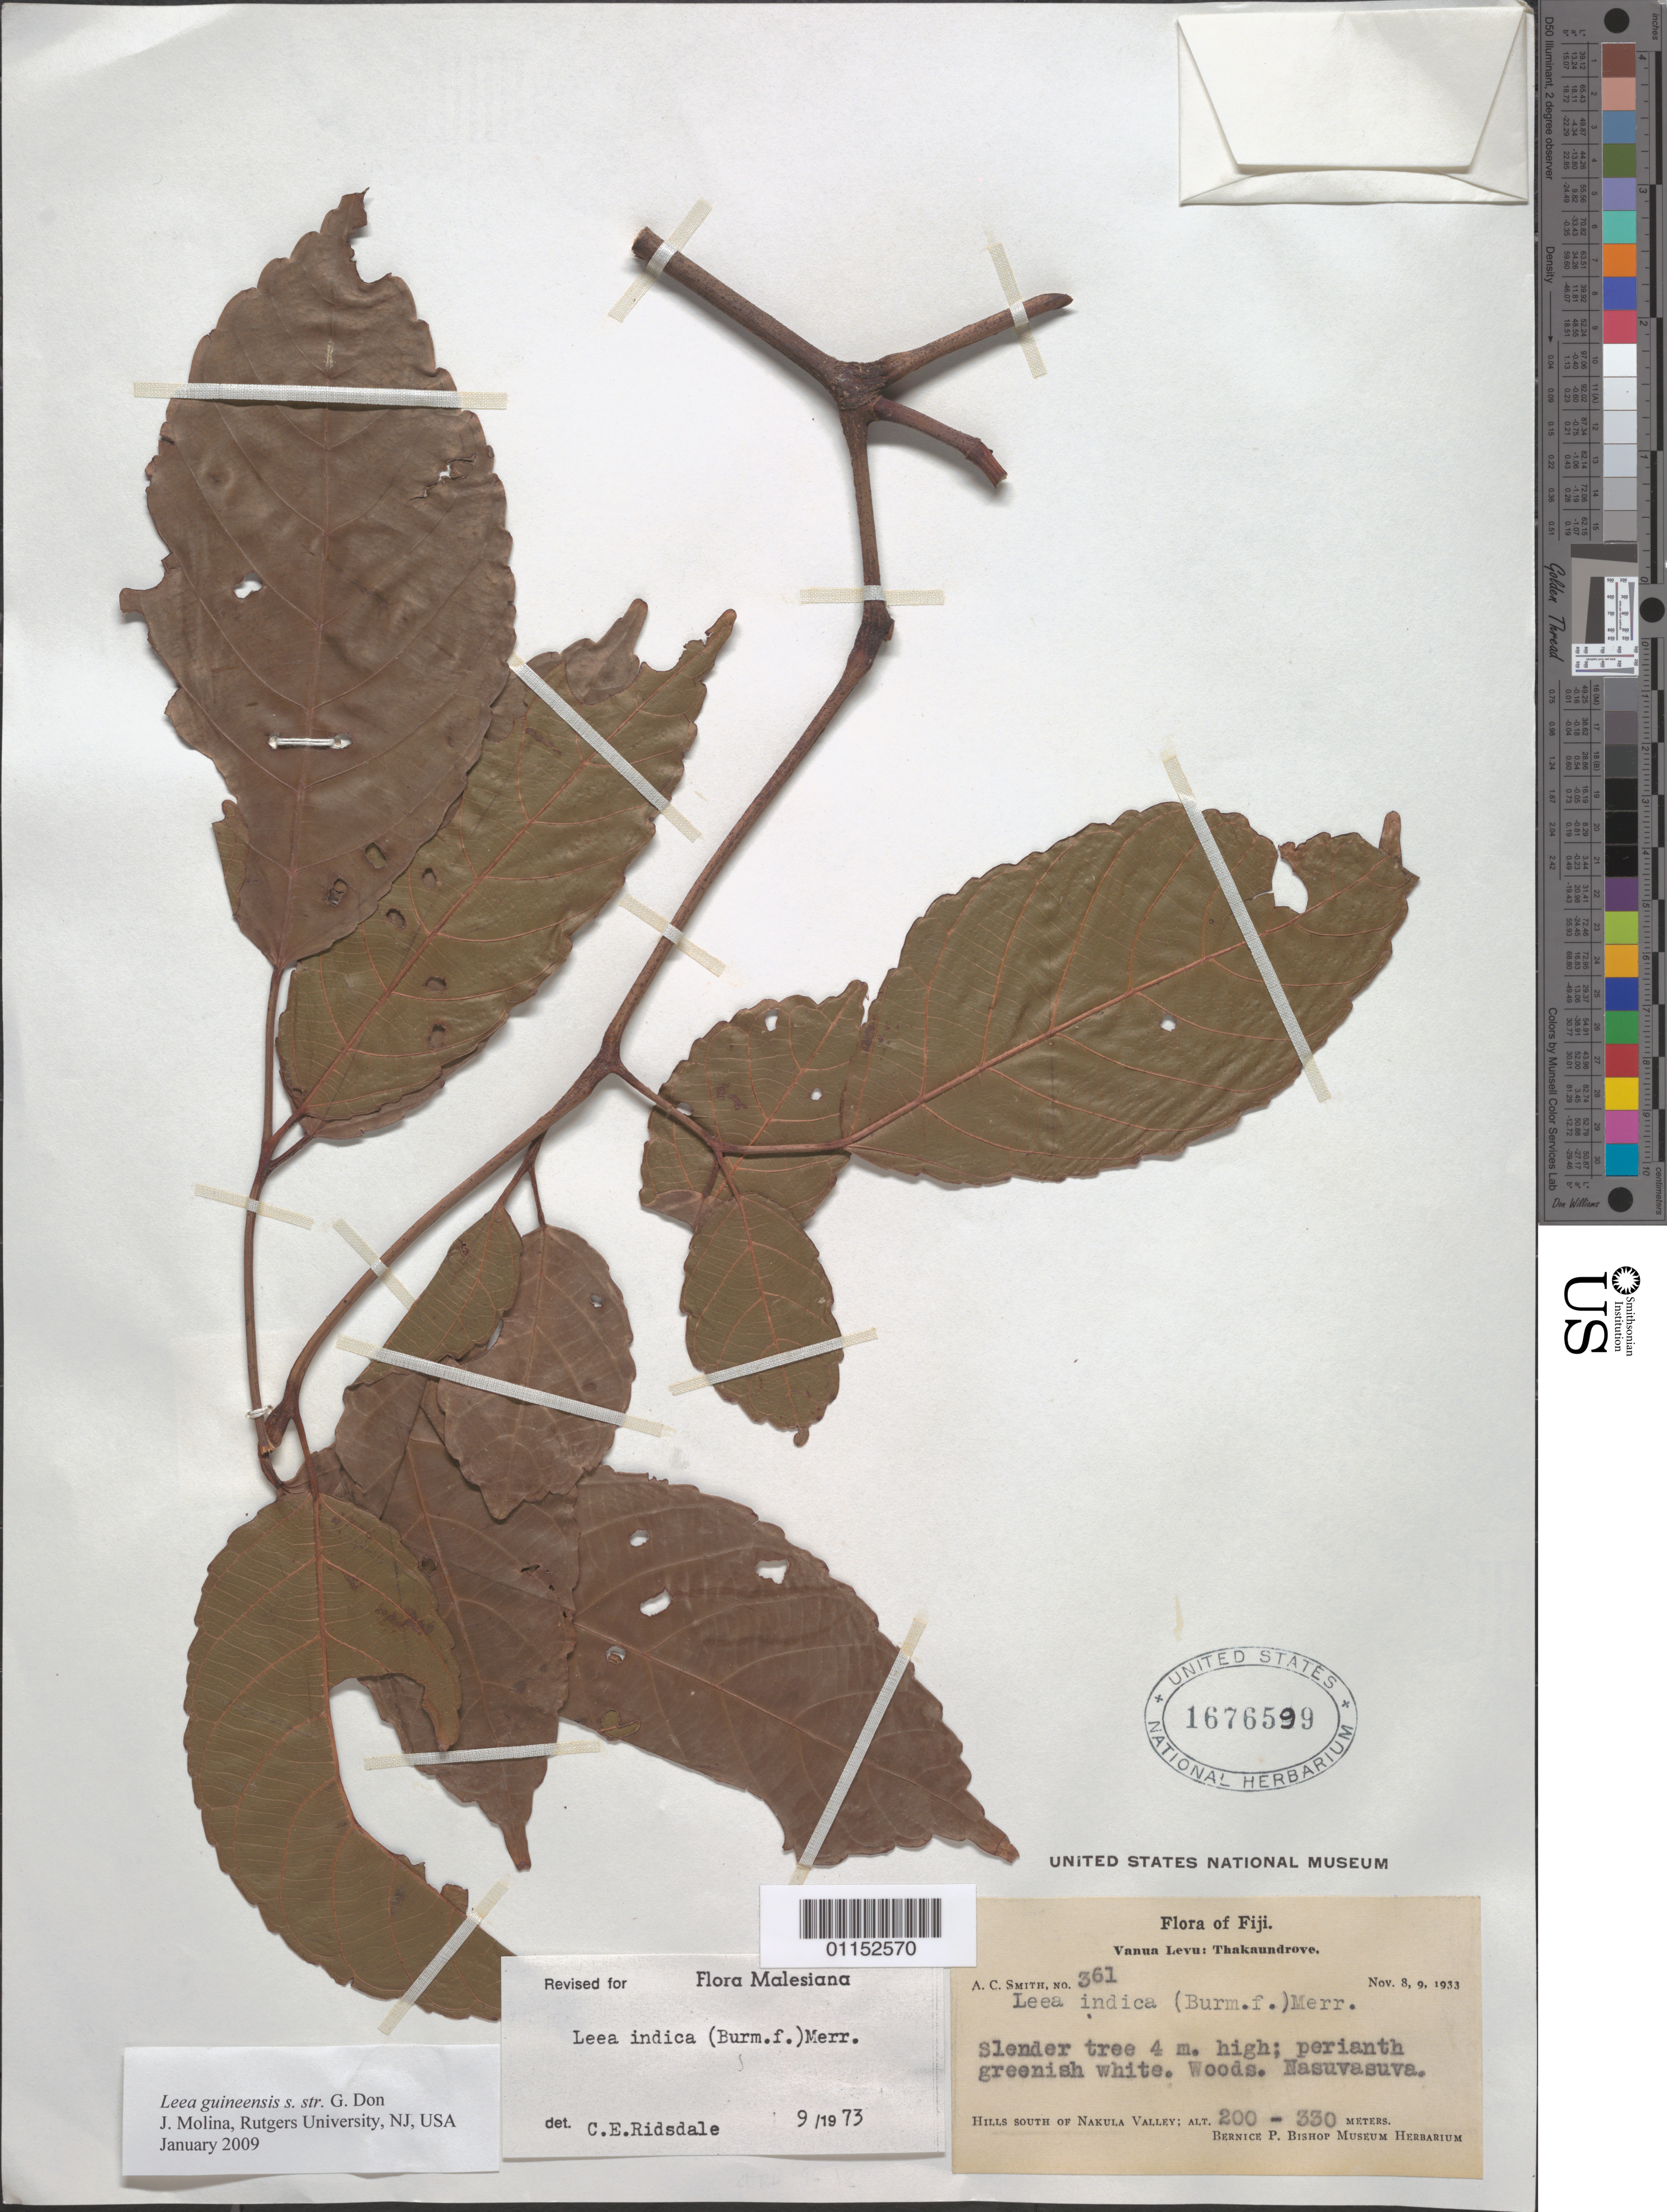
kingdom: Plantae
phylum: Tracheophyta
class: Magnoliopsida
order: Vitales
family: Vitaceae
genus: Leea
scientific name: Leea guineensis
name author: G. Don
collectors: A. C. Smith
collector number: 361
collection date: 1933-11-08/1933-11-09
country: Fiji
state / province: Vanua Levu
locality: Thakaundrove: Hills S of Nakula Valley.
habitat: Slender tree. Woods.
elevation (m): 200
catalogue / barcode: US 1676599